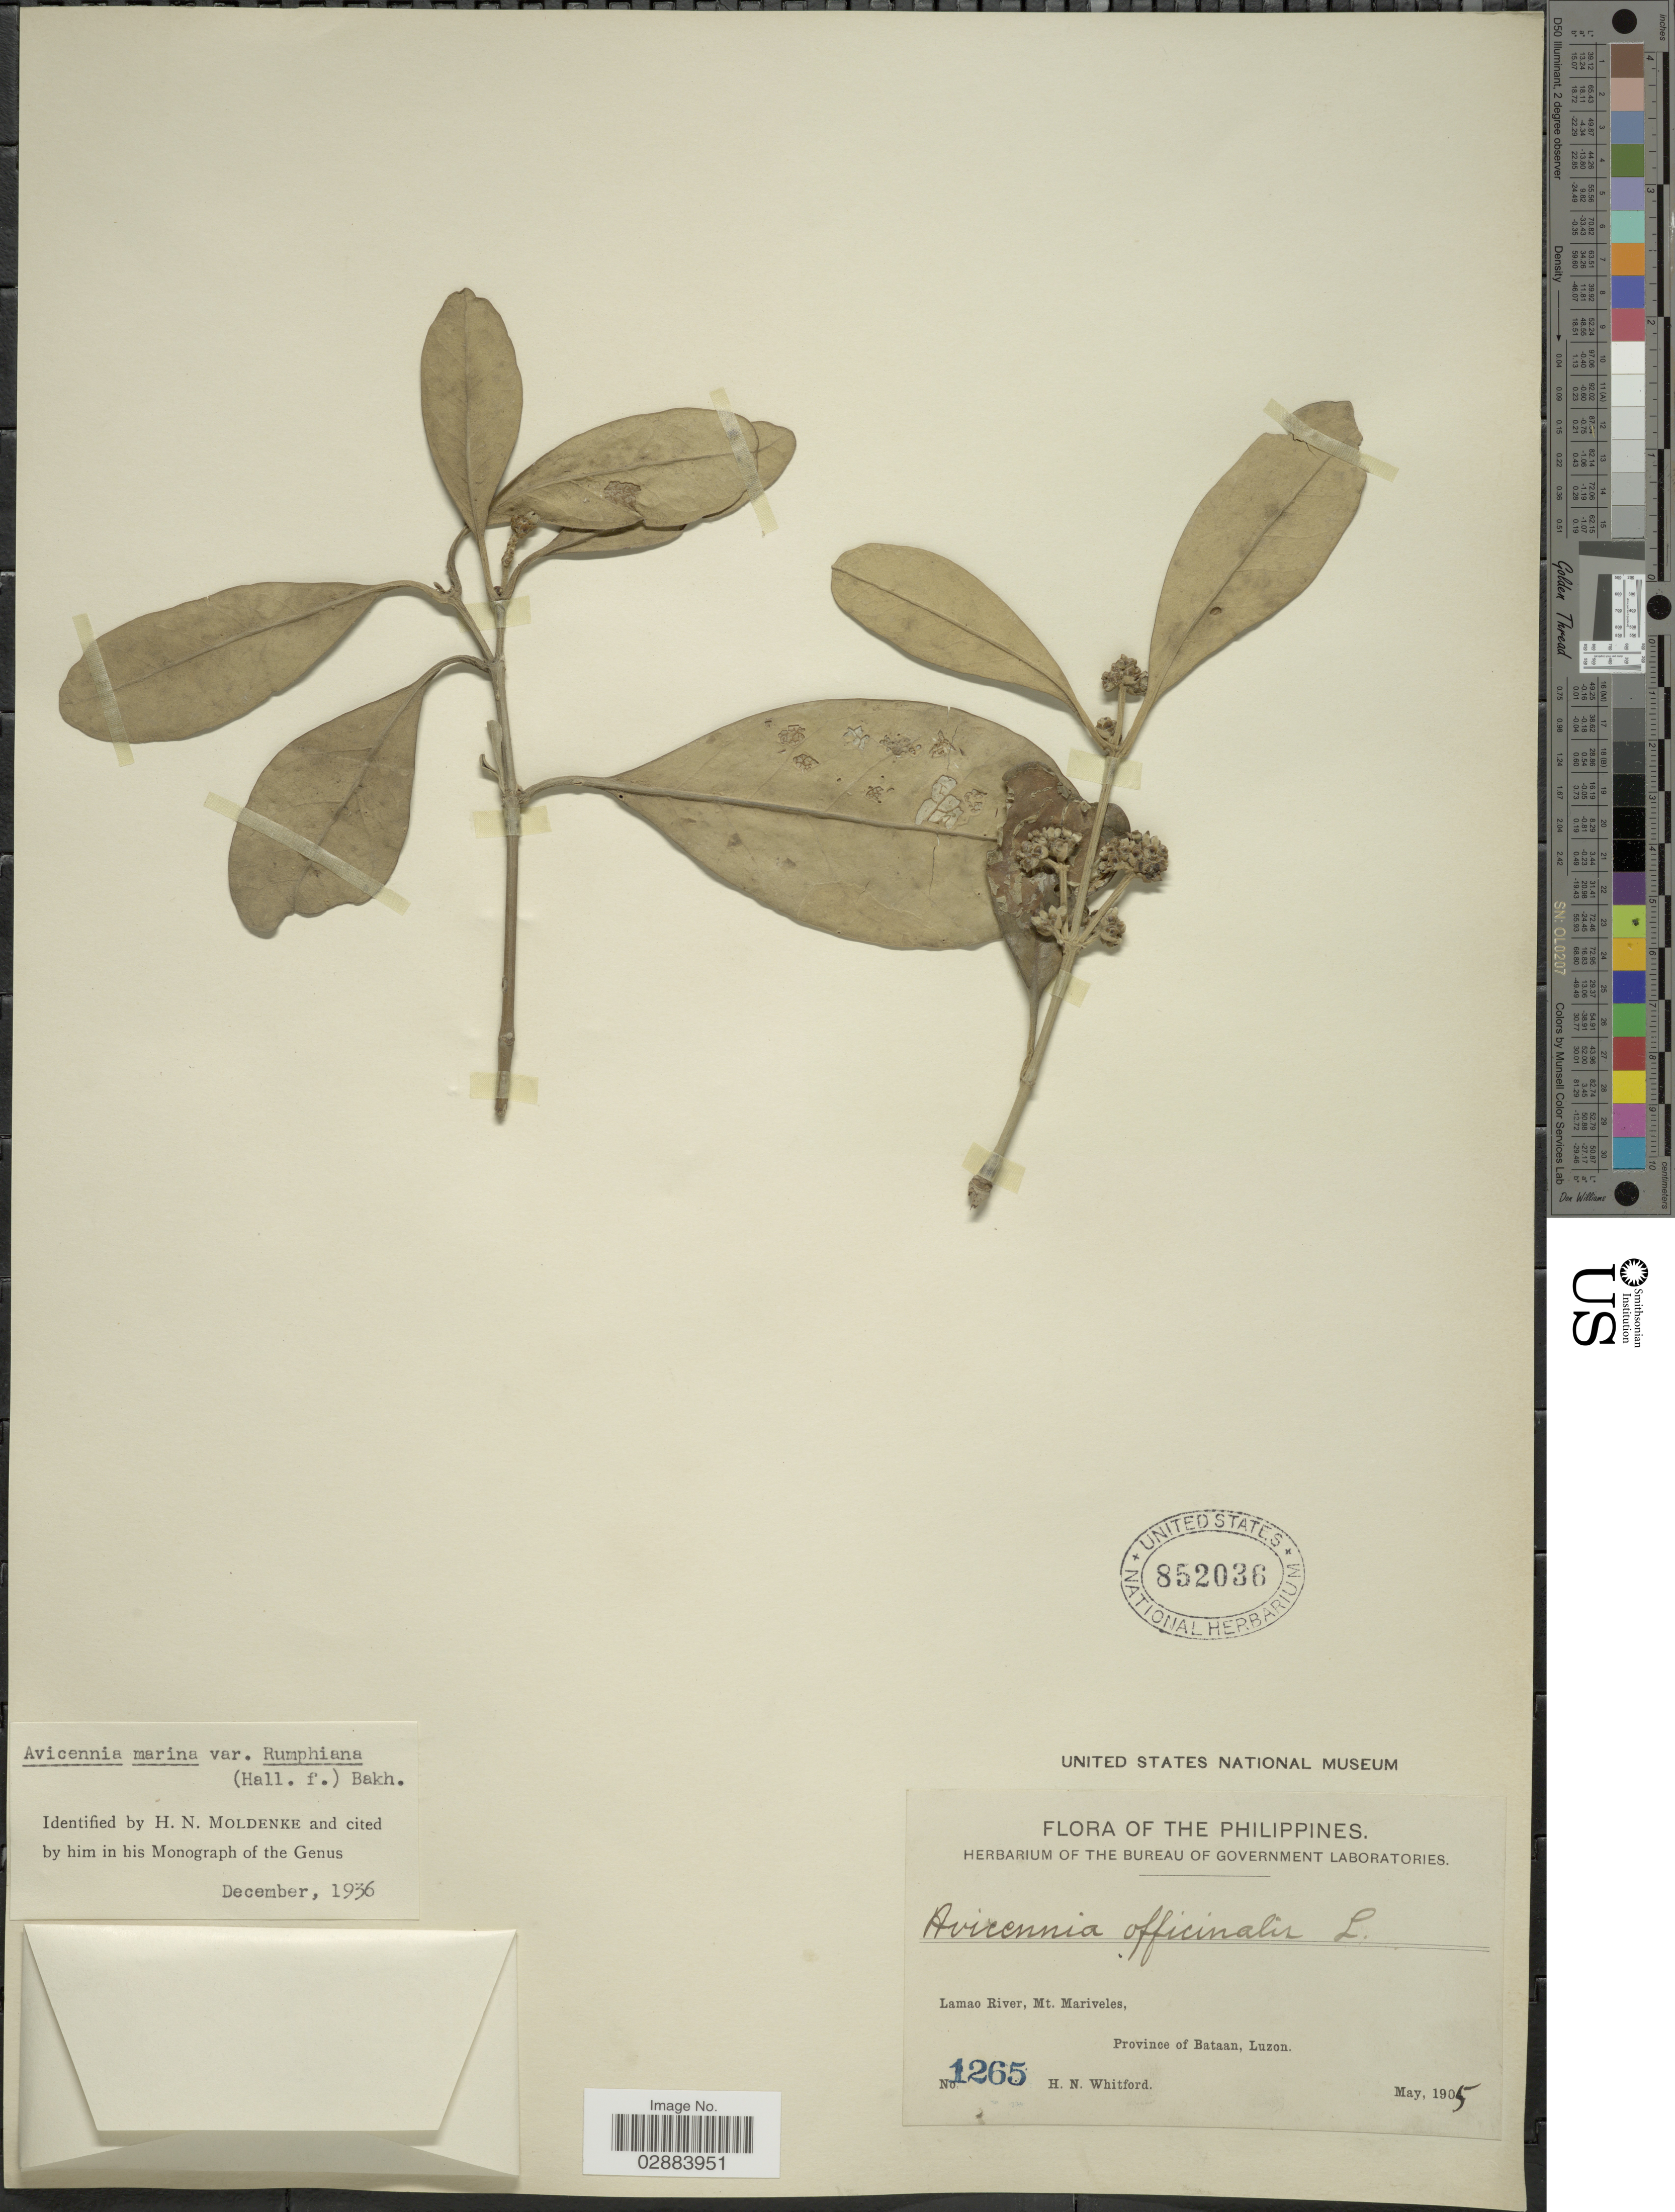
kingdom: Plantae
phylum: Tracheophyta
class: Magnoliopsida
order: Lamiales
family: Acanthaceae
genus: Avicennia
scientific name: Avicennia marina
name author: (Forssk.) Vierh.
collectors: H. N. Whitford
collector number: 1265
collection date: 1905-05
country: Philippines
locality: Lamao River, Mt. Mariveles, Province of Bataan, Luzon.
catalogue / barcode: US 852036